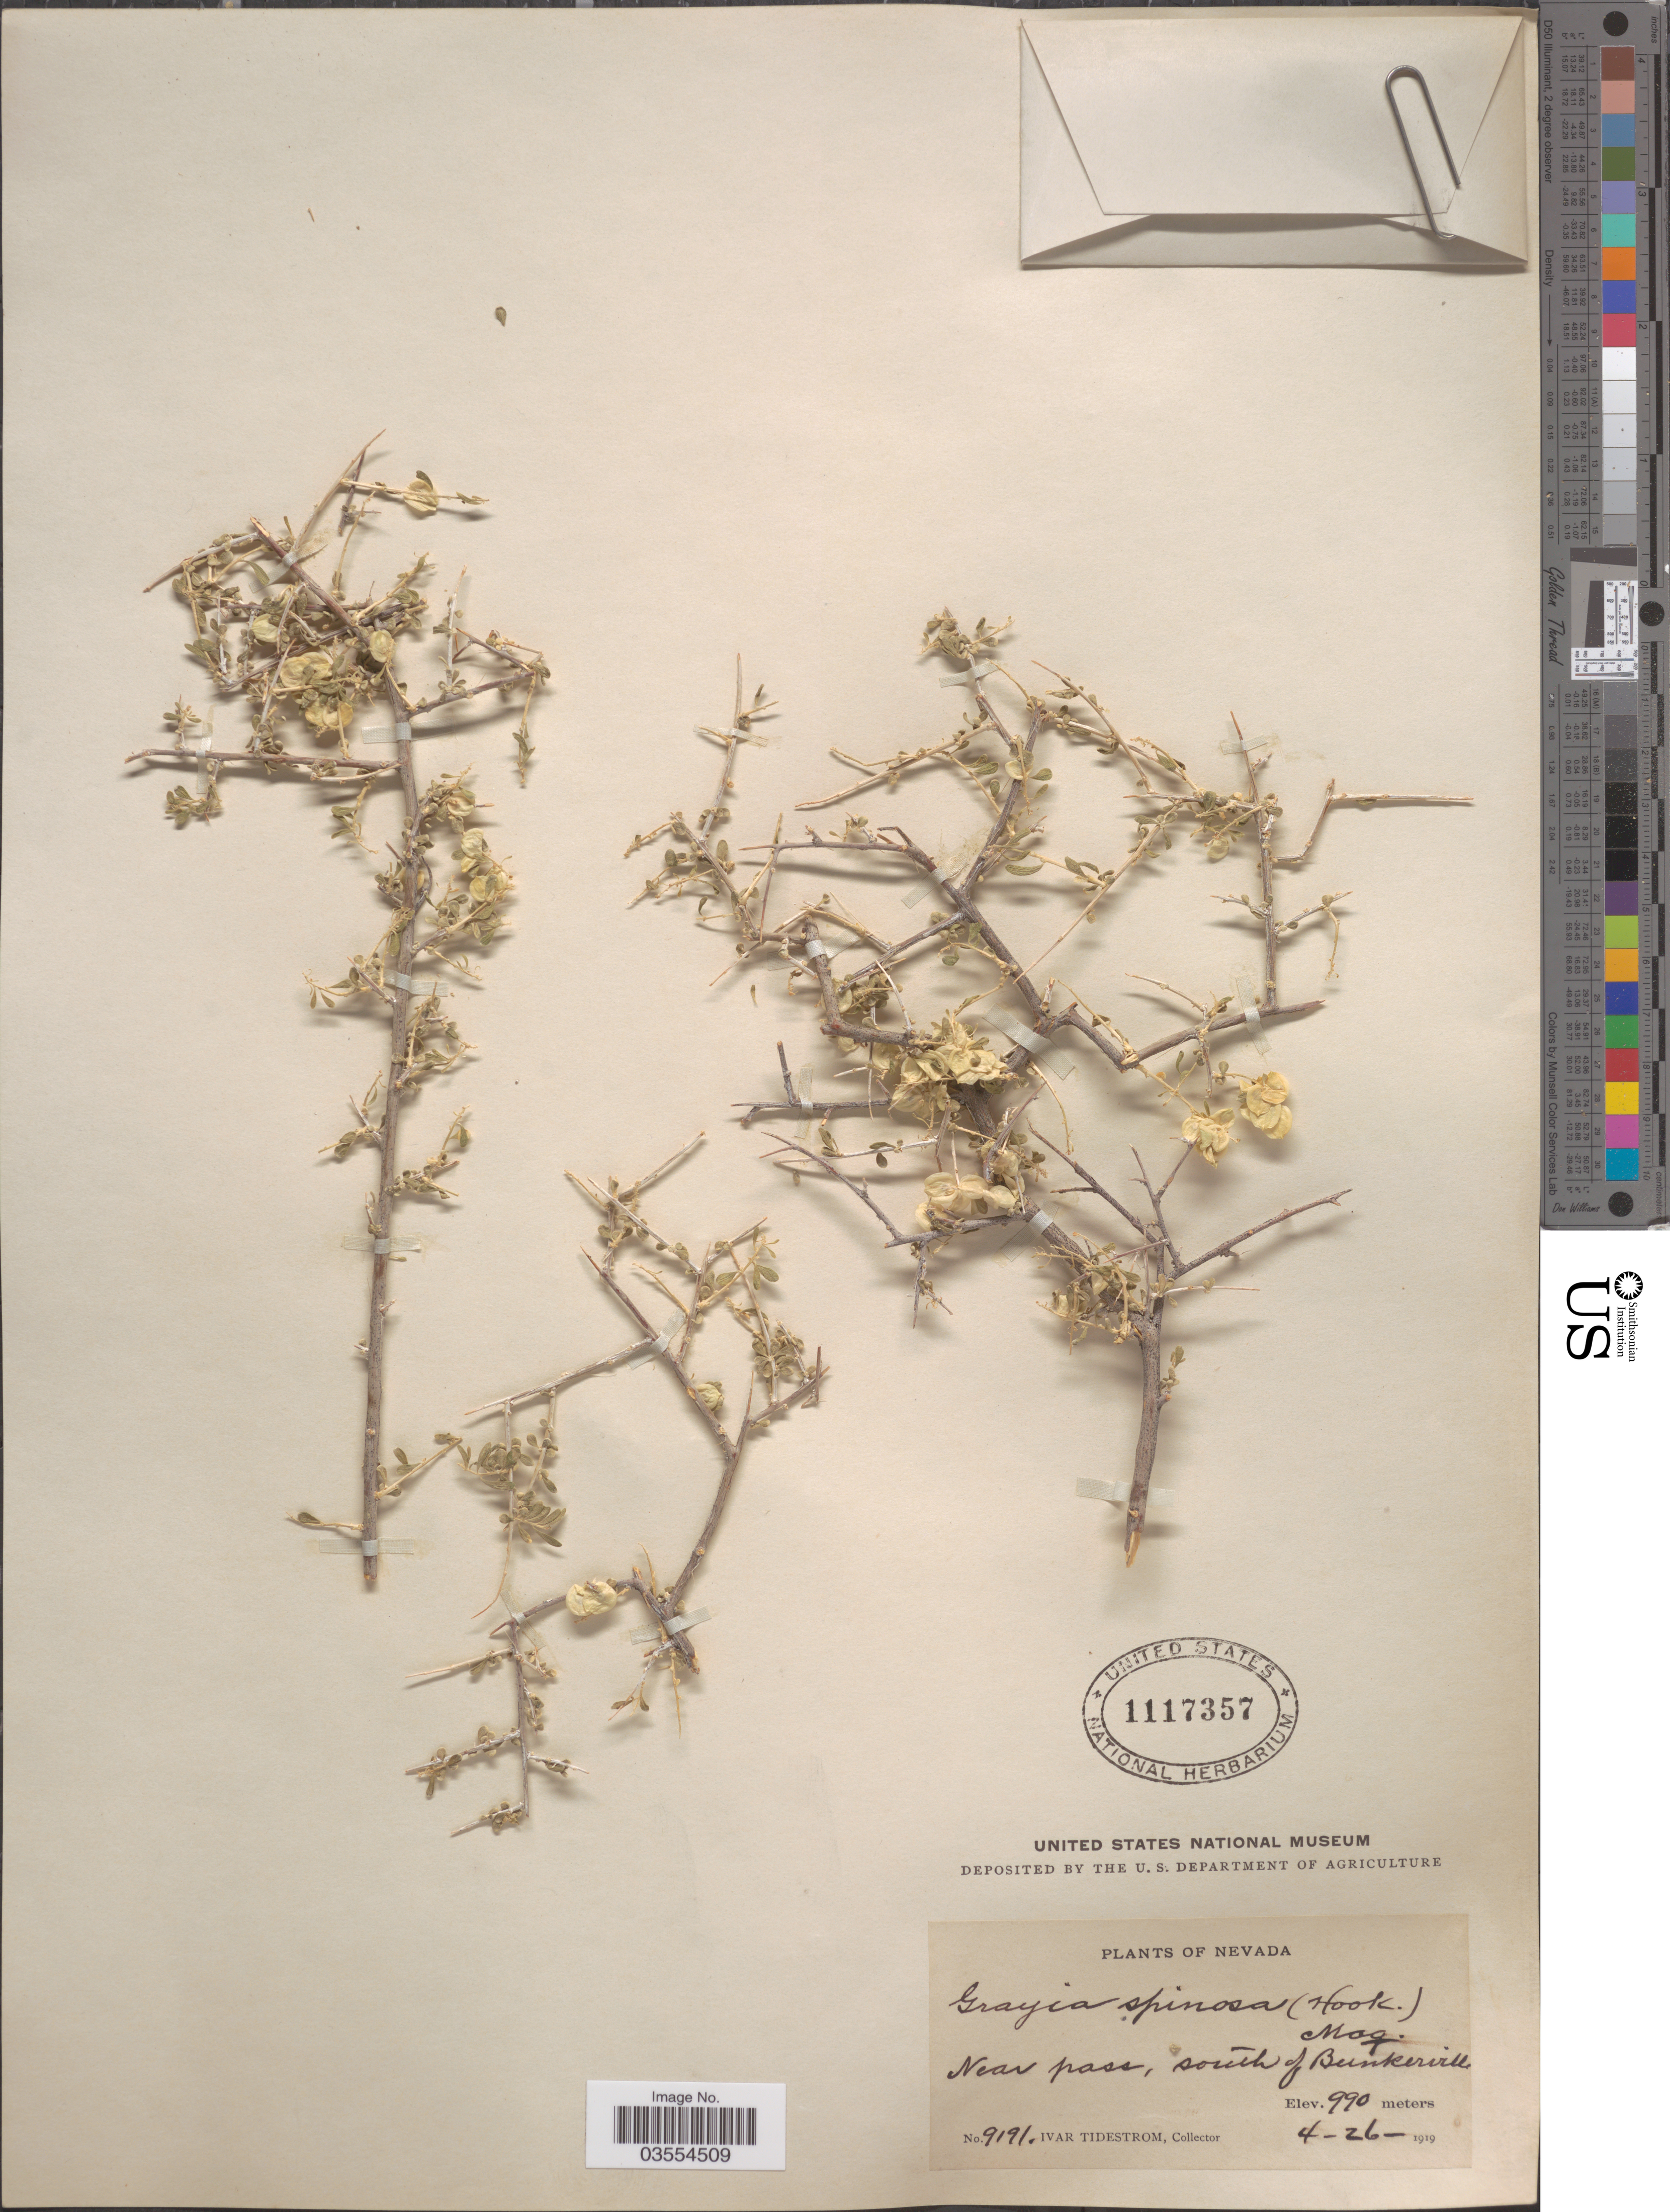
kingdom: Plantae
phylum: Tracheophyta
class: Magnoliopsida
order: Caryophyllales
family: Amaranthaceae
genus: Grayia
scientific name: Grayia spinosa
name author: (Hook.) Moq.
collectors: I. F. Tidestrom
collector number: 9191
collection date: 1919-04-26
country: United States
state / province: Nevada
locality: Near pass, south of Bunkerville.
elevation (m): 990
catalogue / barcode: US 1117357